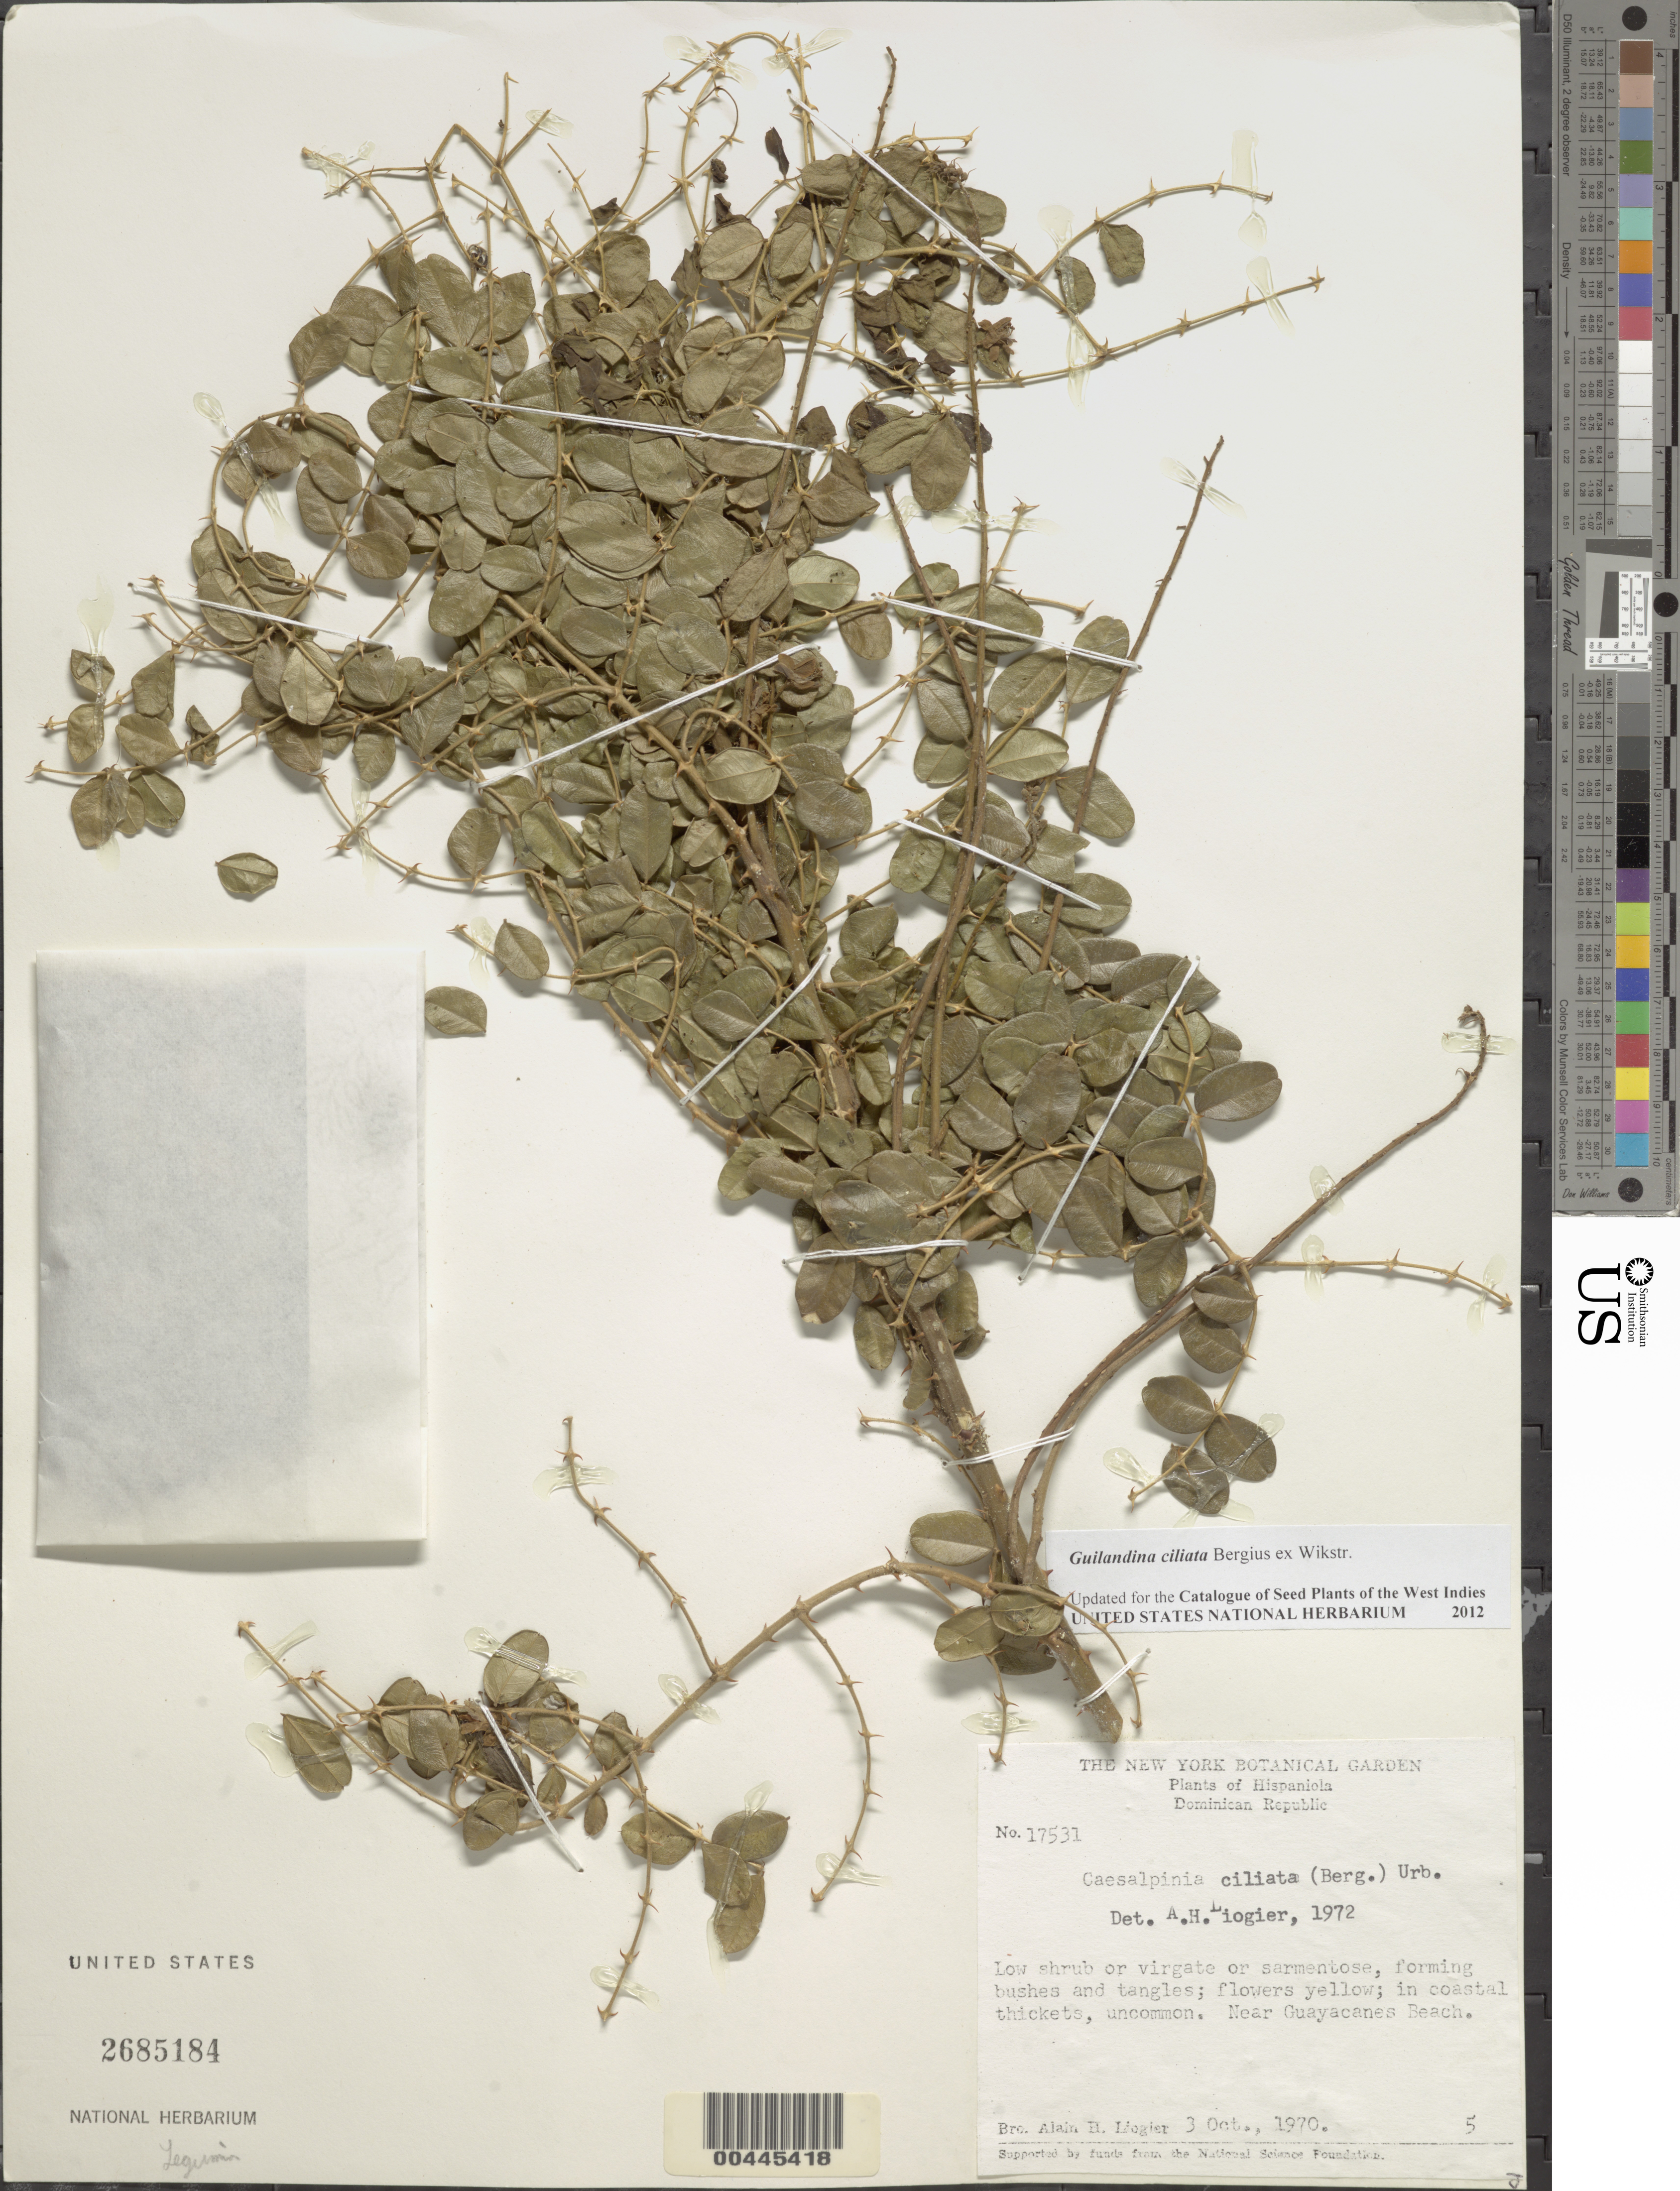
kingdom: Plantae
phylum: Tracheophyta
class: Magnoliopsida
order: Fabales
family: Fabaceae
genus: Guilandina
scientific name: Guilandina ciliata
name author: Bergius ex Wikstr.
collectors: A. H. Liogier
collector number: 17531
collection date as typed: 03 Oct 1970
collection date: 1970-10-03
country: Dominican Republic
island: Hispaniola Island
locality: Near guayacanes beach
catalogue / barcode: US 2685184